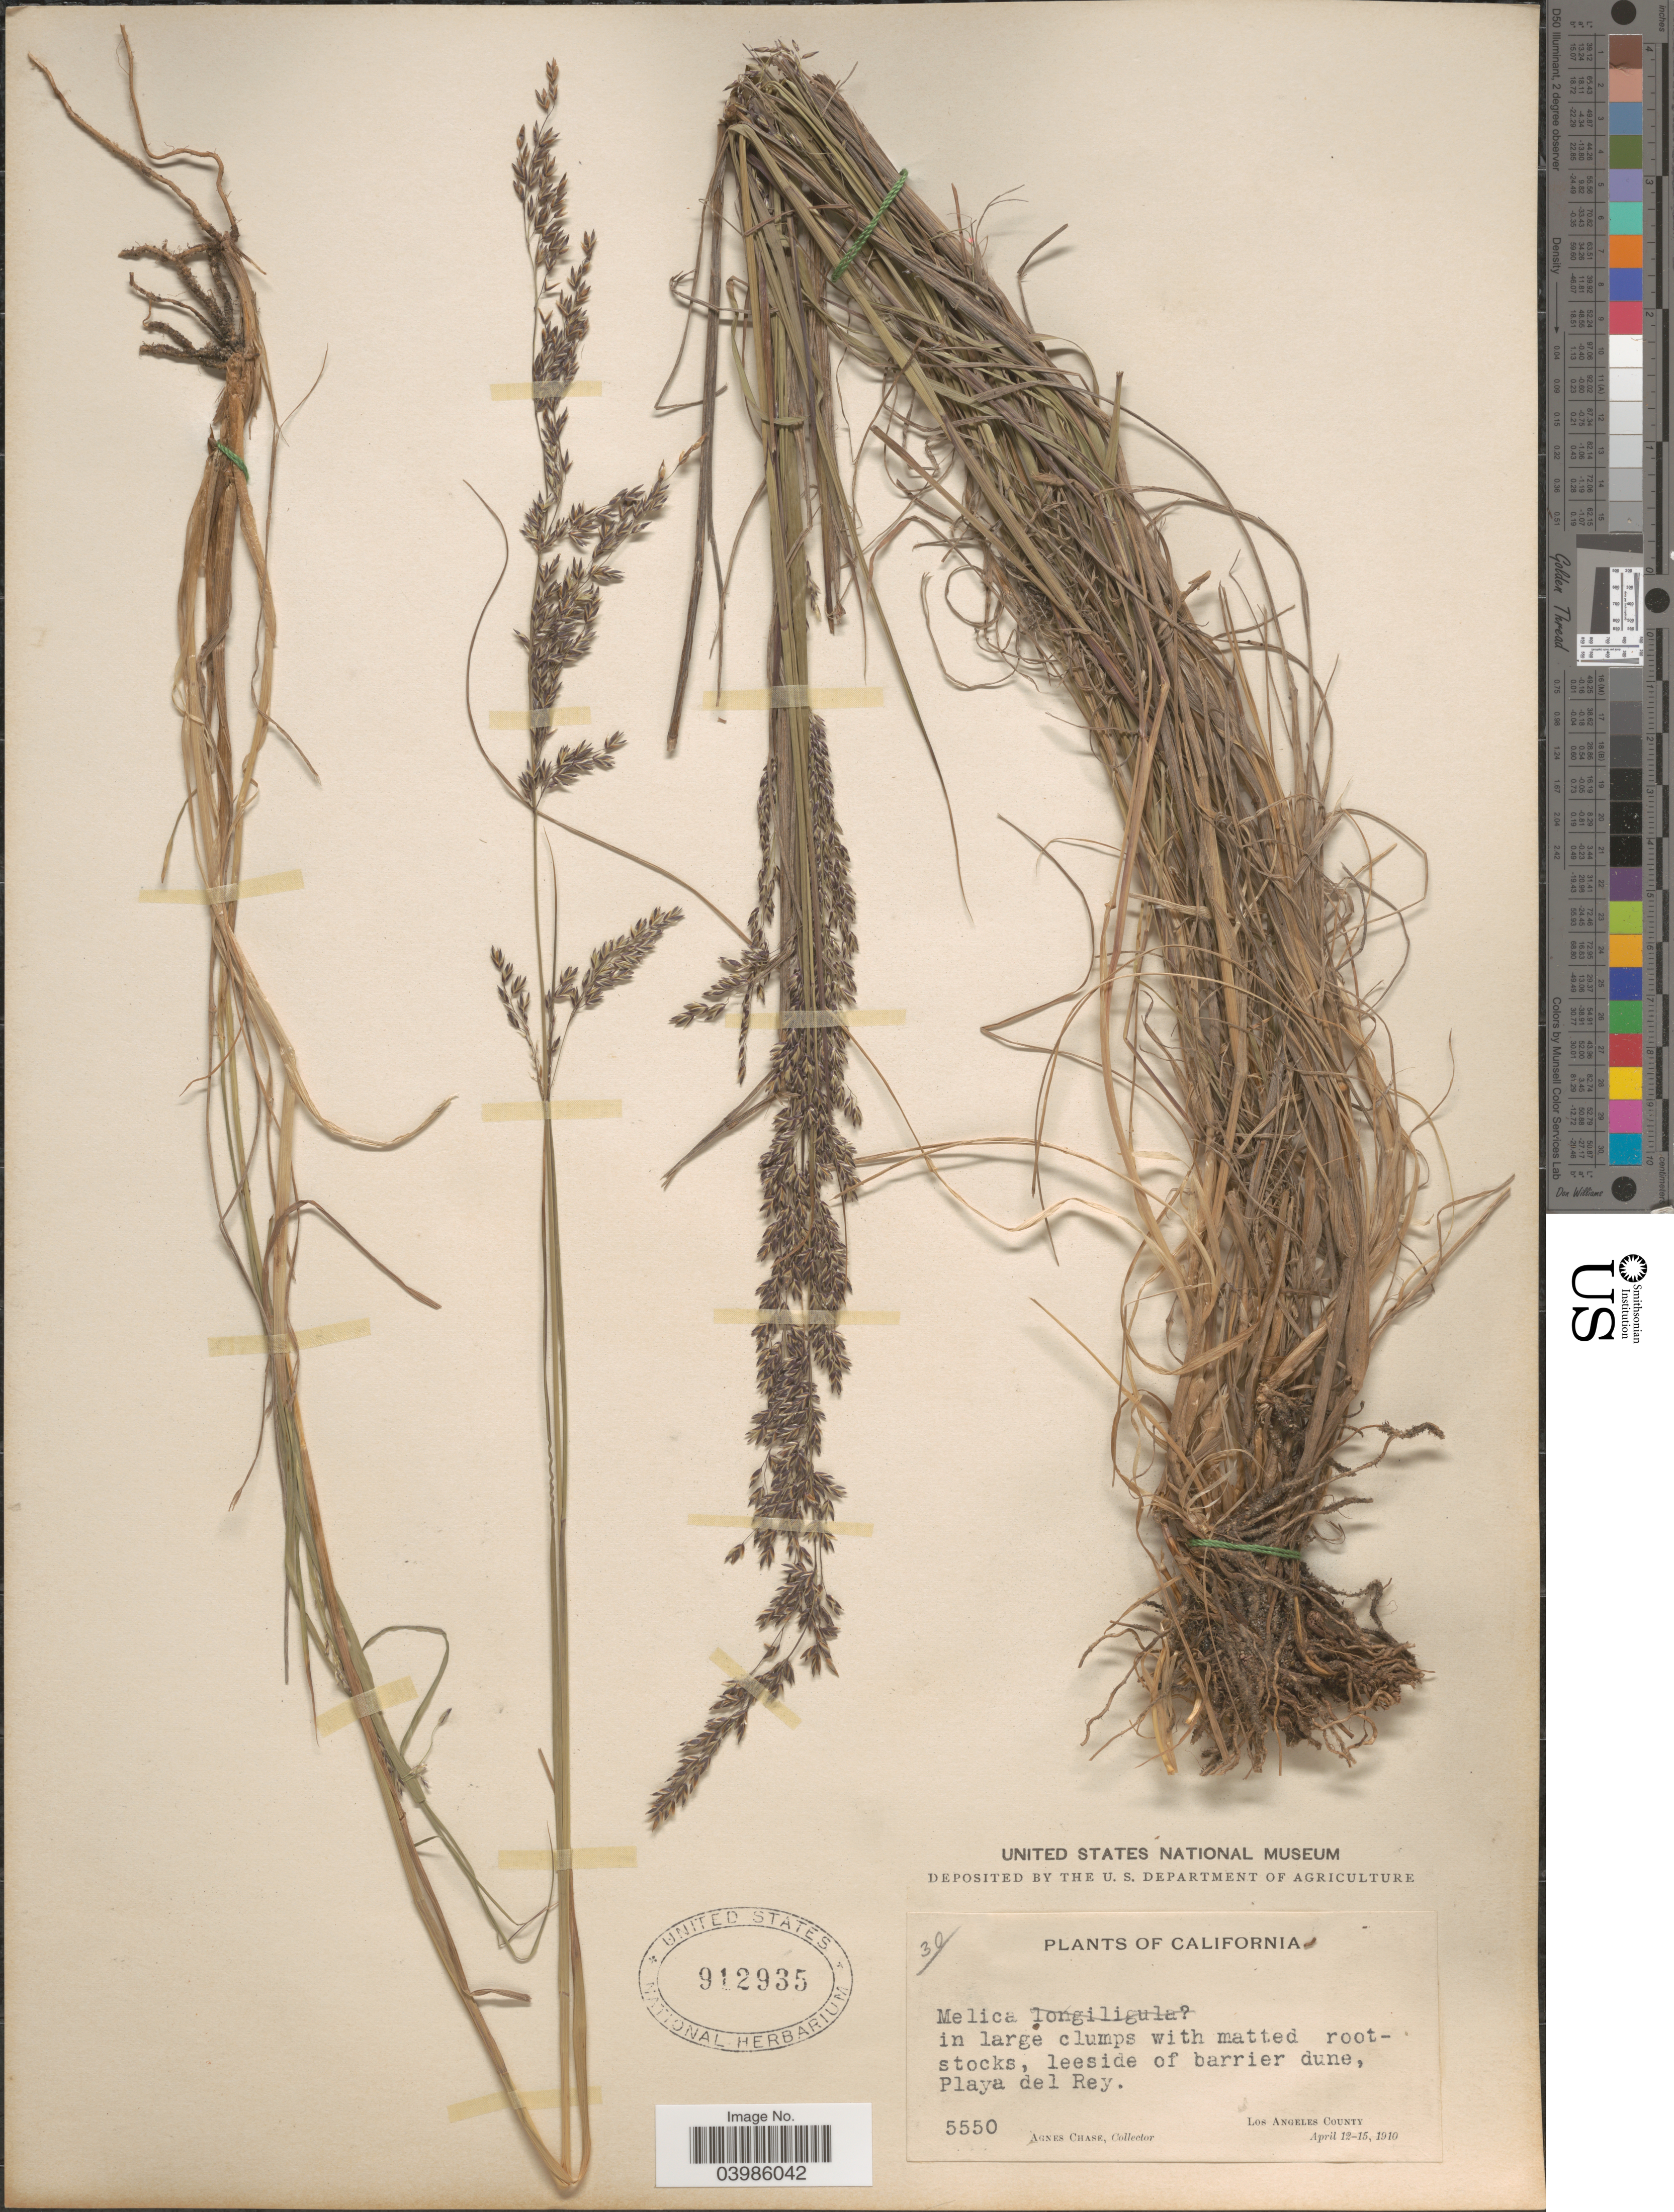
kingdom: Plantae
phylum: Tracheophyta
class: Liliopsida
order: Poales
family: Poaceae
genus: Melica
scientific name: Melica imperfecta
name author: Trin.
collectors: A. Chase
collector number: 5550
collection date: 1910-04-12/1910-04-15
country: United States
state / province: California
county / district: Los Angeles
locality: Leeside of barrier dune, Playa del Rey. Los Angeles County.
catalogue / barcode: US 912935